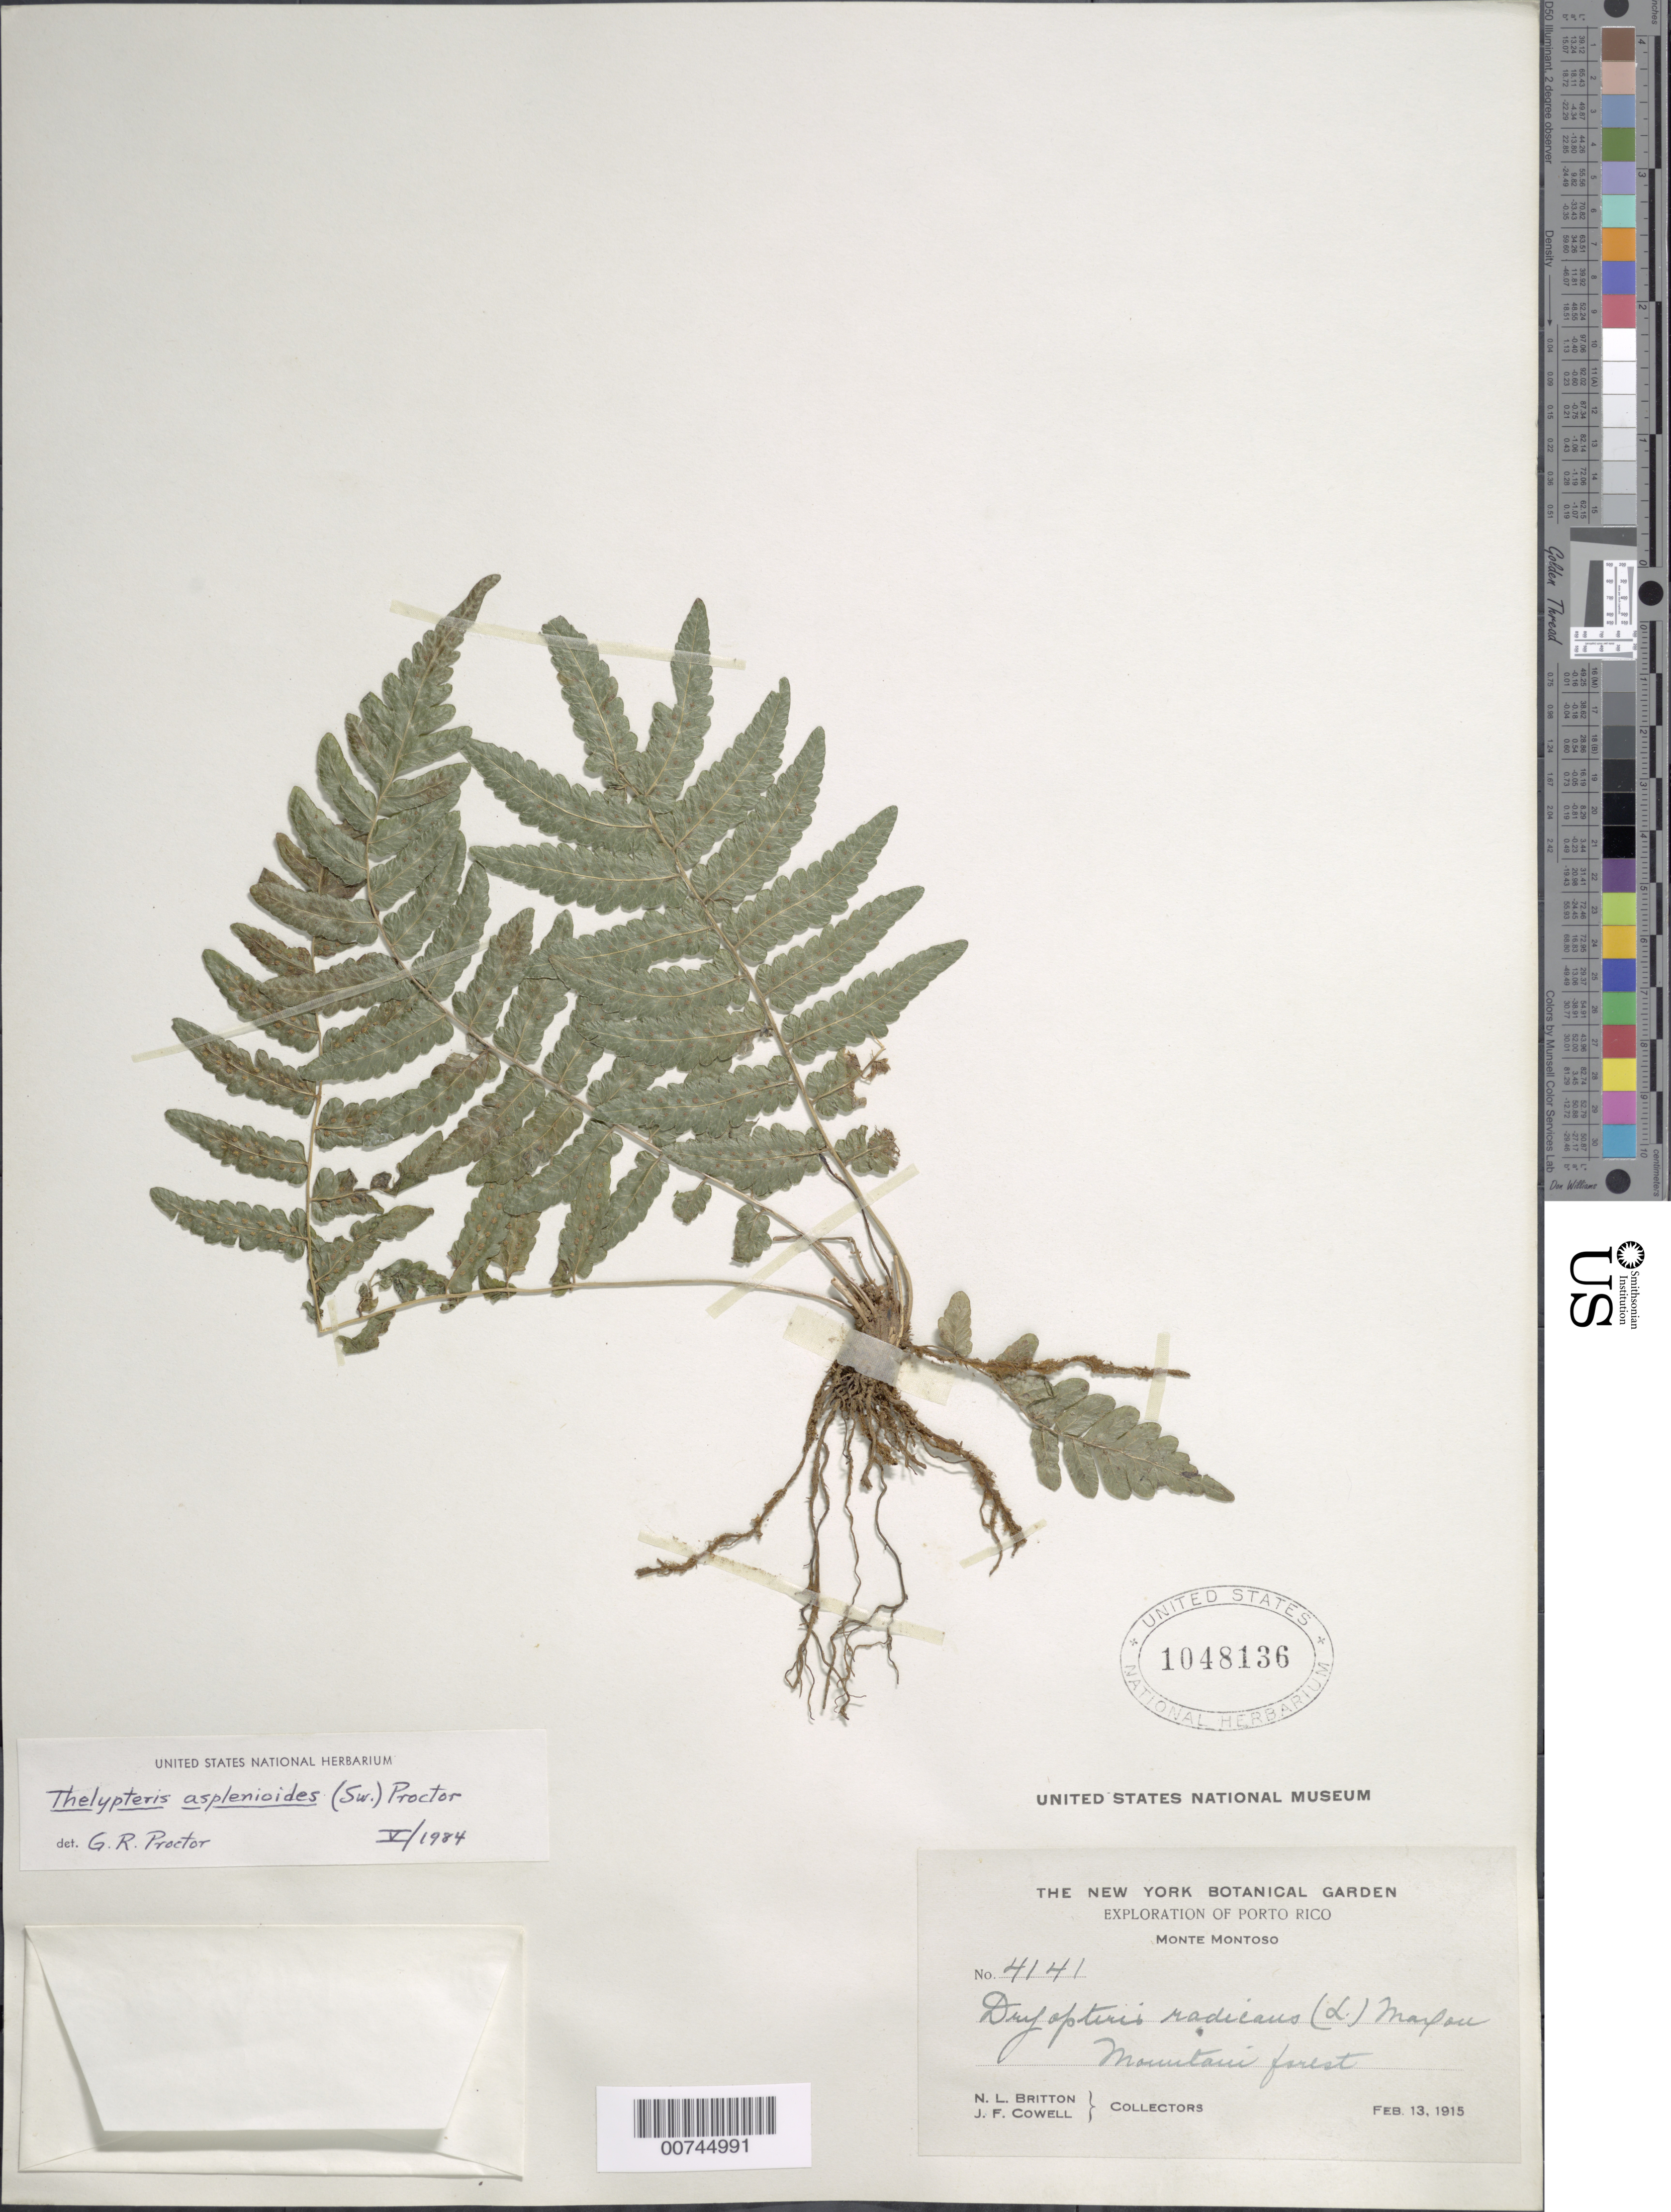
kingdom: Plantae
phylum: Tracheophyta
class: Polypodiopsida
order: Polypodiales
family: Thelypteridaceae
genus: Goniopteris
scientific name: Goniopteris retroflexa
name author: (L.) Pic. Serm.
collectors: N. Britton & J. F. Cowell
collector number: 4141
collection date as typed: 13 Feb 1915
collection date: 1915-02-13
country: Puerto Rico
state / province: Maricao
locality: Monte Montoso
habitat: Mountain forest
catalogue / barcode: US 1048136